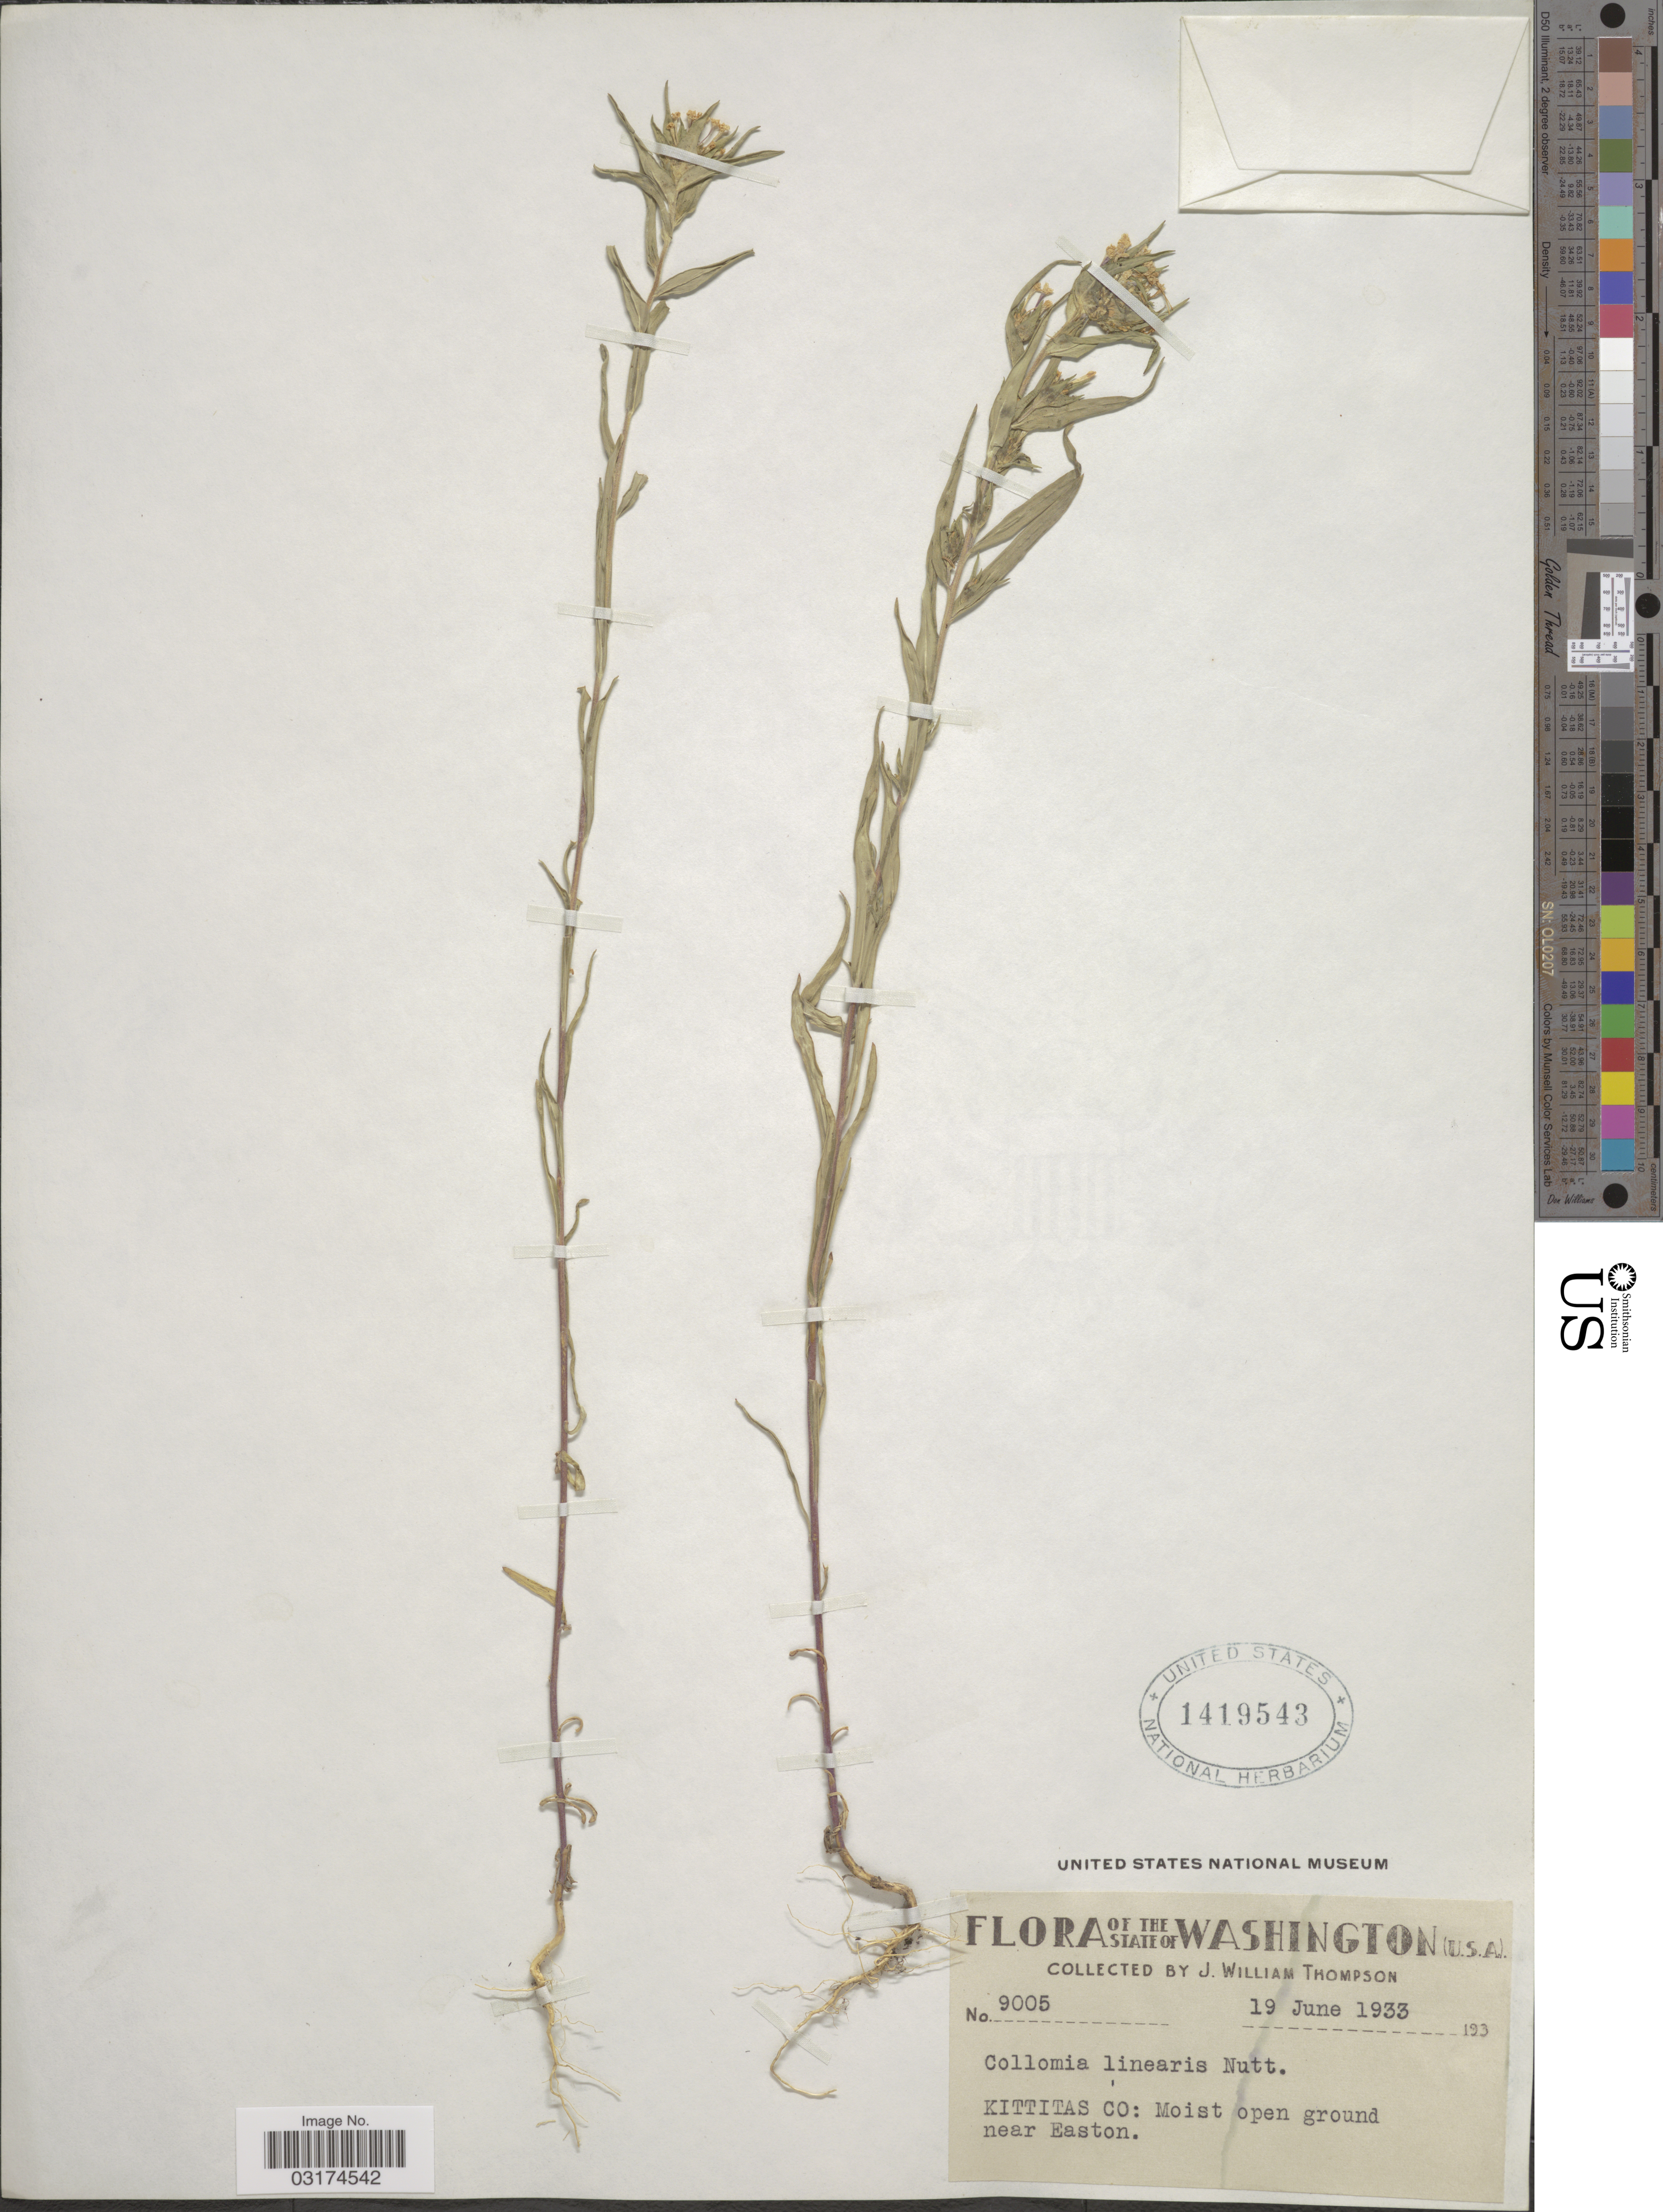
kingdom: Plantae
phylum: Tracheophyta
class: Magnoliopsida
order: Ericales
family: Polemoniaceae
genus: Collomia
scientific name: Collomia linearis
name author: Nutt.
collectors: J. W. Thompson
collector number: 9005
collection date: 1933-06-19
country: United States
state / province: Washington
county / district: Kittitas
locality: Kittitas Co: near Easton.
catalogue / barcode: US 1419543